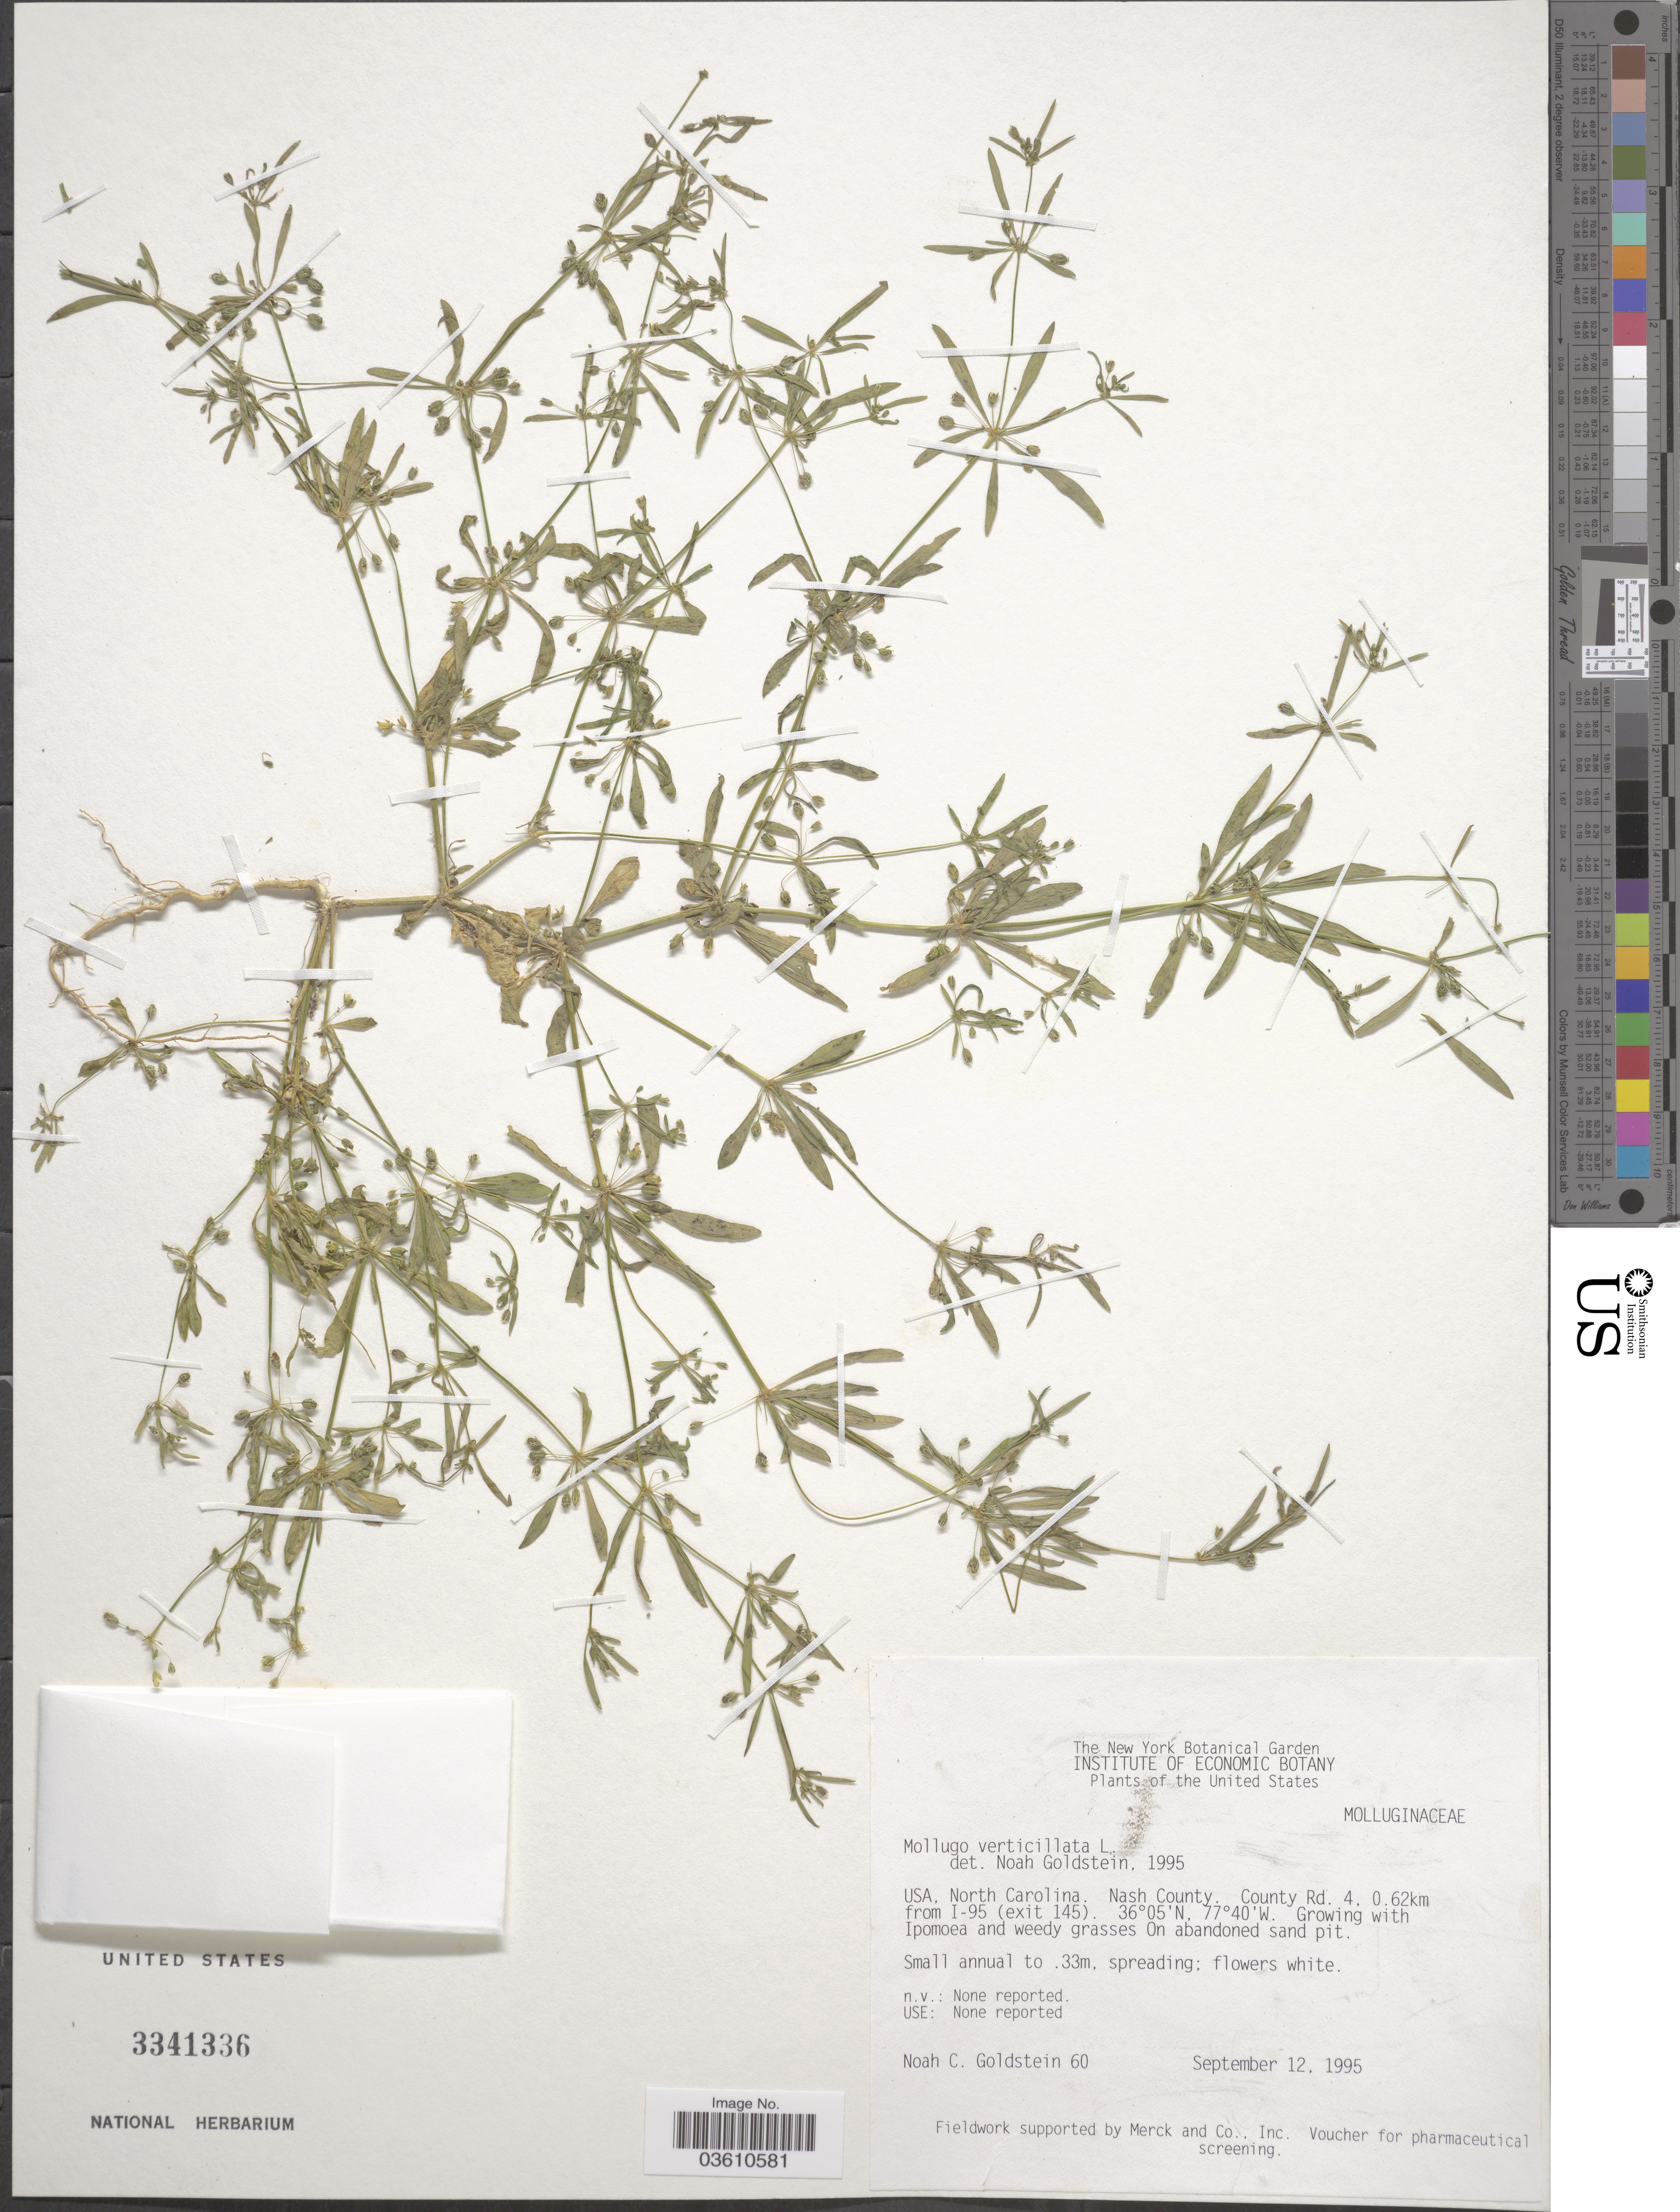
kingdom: Plantae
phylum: Tracheophyta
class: Magnoliopsida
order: Caryophyllales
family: Molluginaceae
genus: Mollugo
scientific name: Mollugo verticillata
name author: L.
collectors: N. Goldstein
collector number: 60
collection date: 1995-09-12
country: United States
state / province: North Carolina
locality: Nash County. County Rd. 4, 0.62km from I-95 (exit 145).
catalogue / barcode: US 3341336